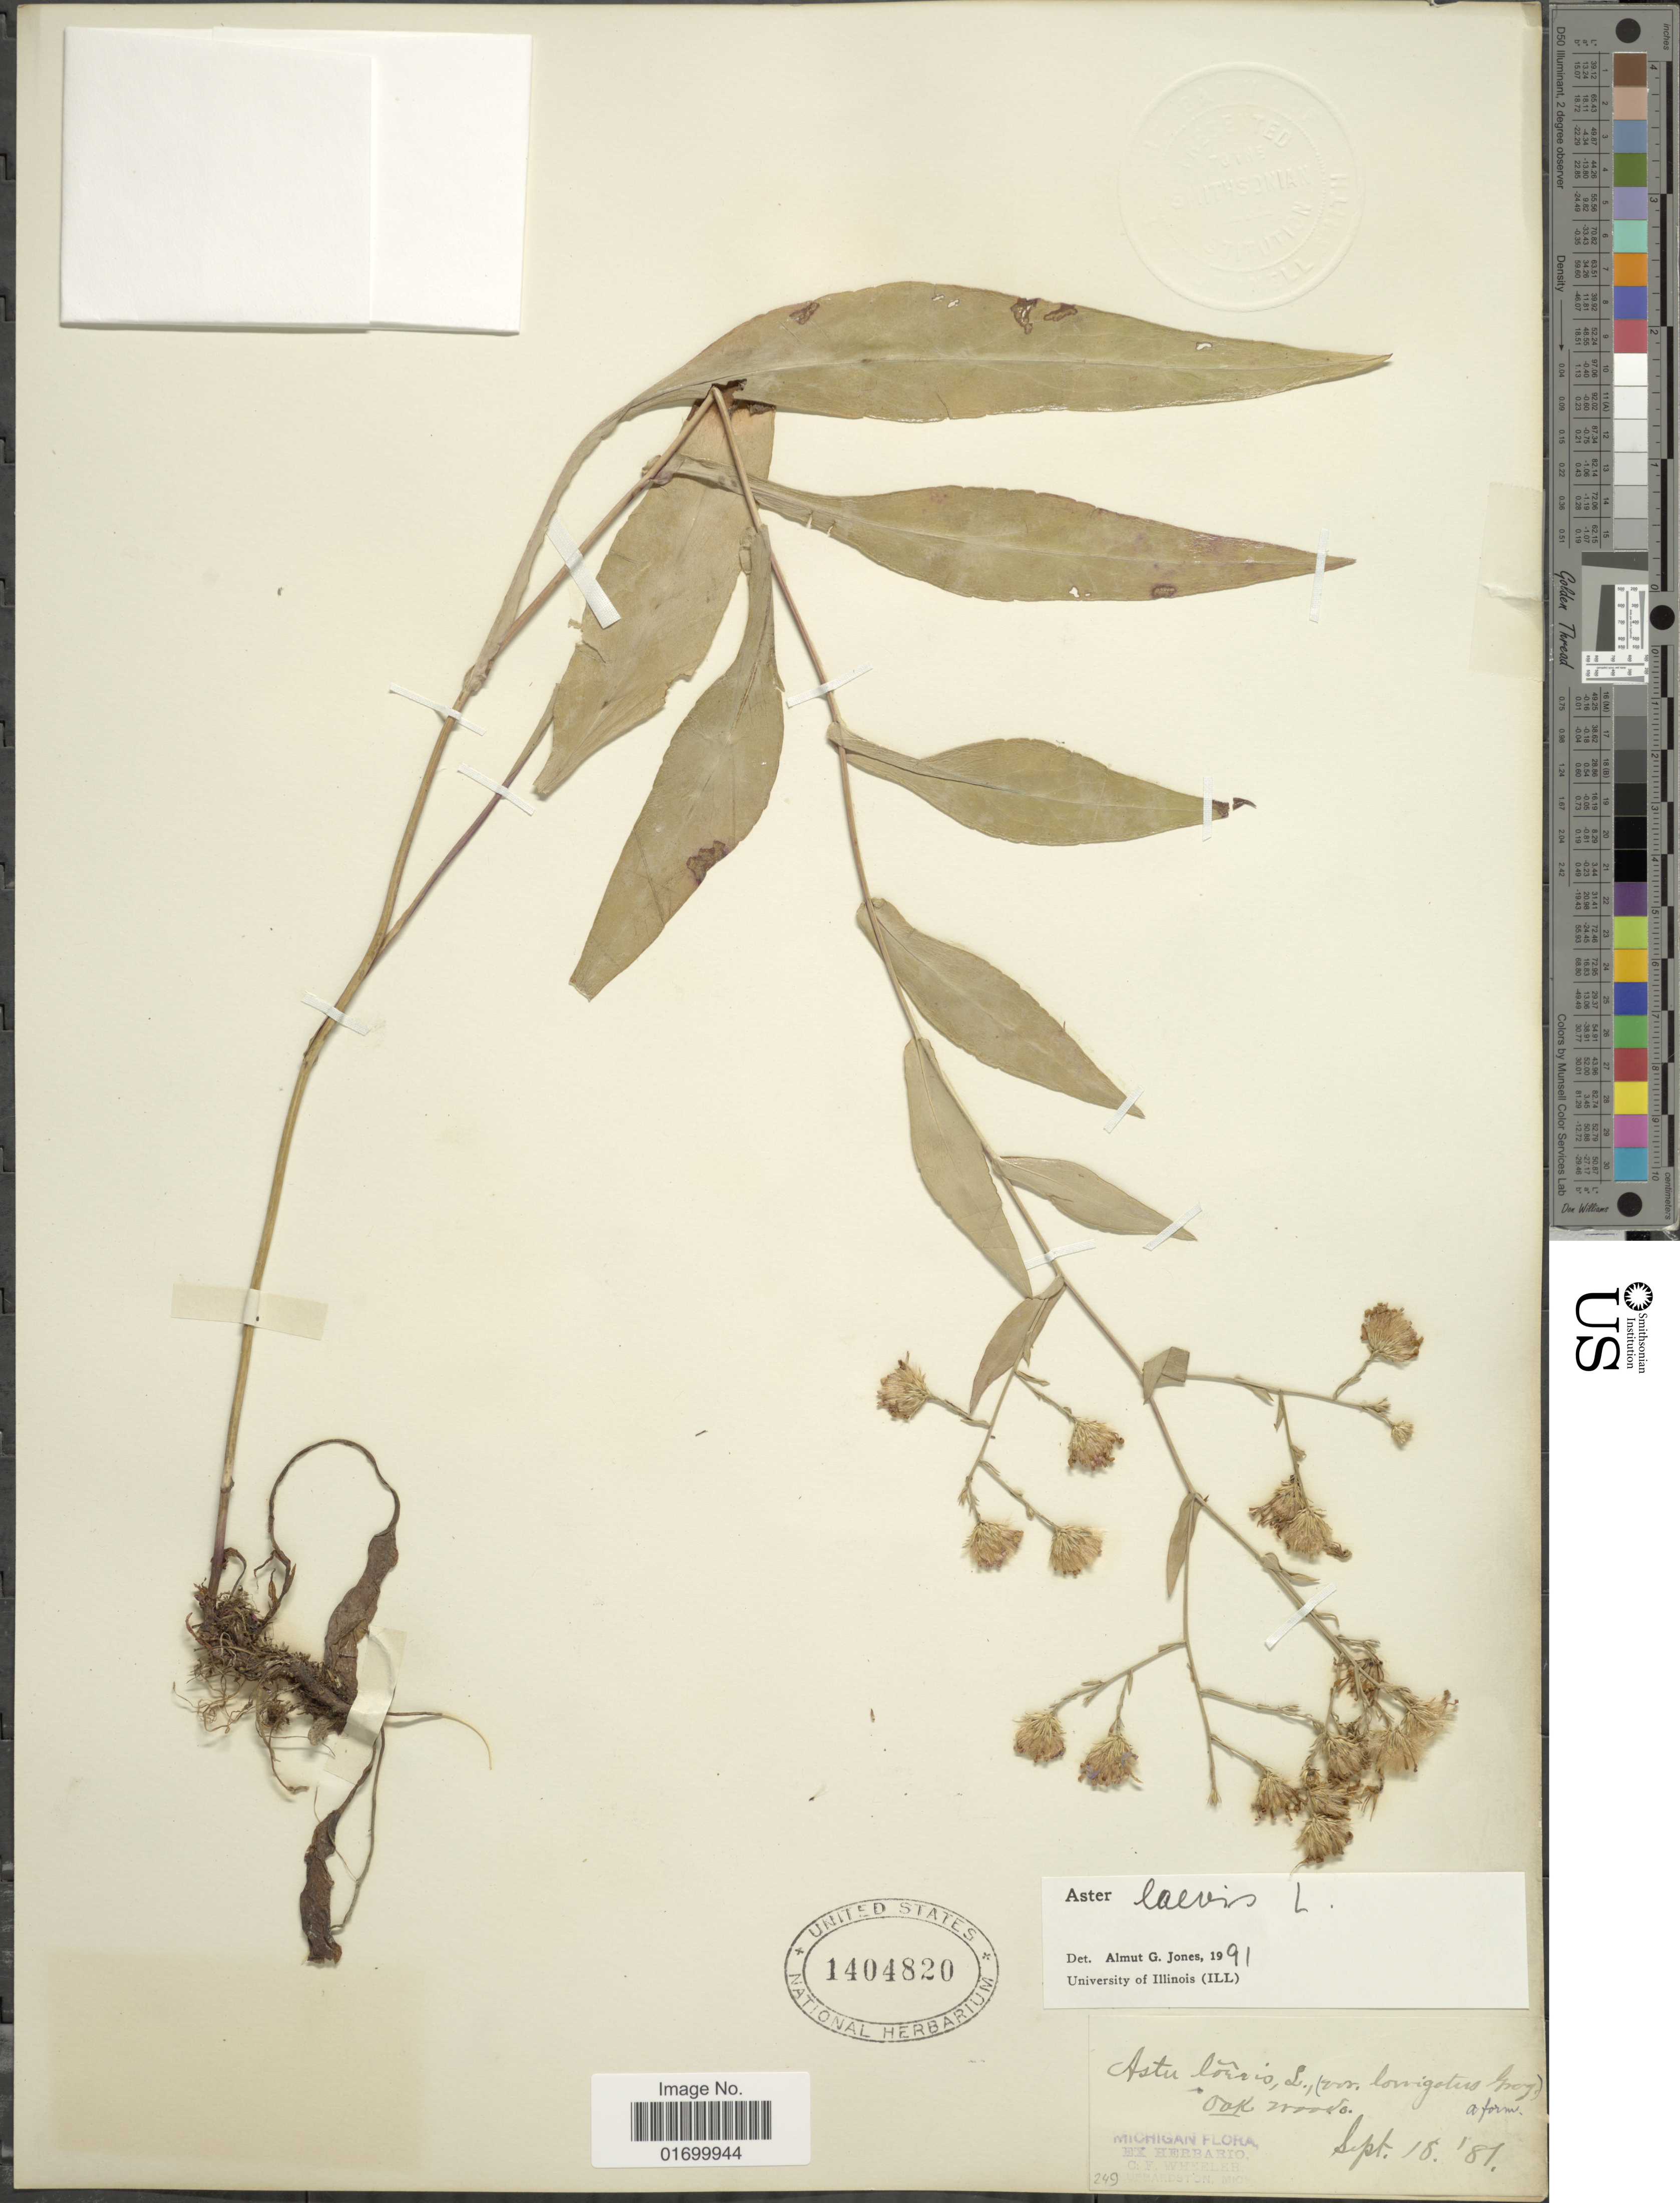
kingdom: Plantae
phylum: Tracheophyta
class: Magnoliopsida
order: Asterales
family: Asteraceae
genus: Symphyotrichum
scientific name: Symphyotrichum laeve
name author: (L.) Á. Löve & D. Löve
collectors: Ex Herb. C. F. Wheeler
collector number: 249?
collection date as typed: Transcribed d/m/y: 18/9/81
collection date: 1881-09-18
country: United States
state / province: Michigan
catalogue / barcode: US 1404820